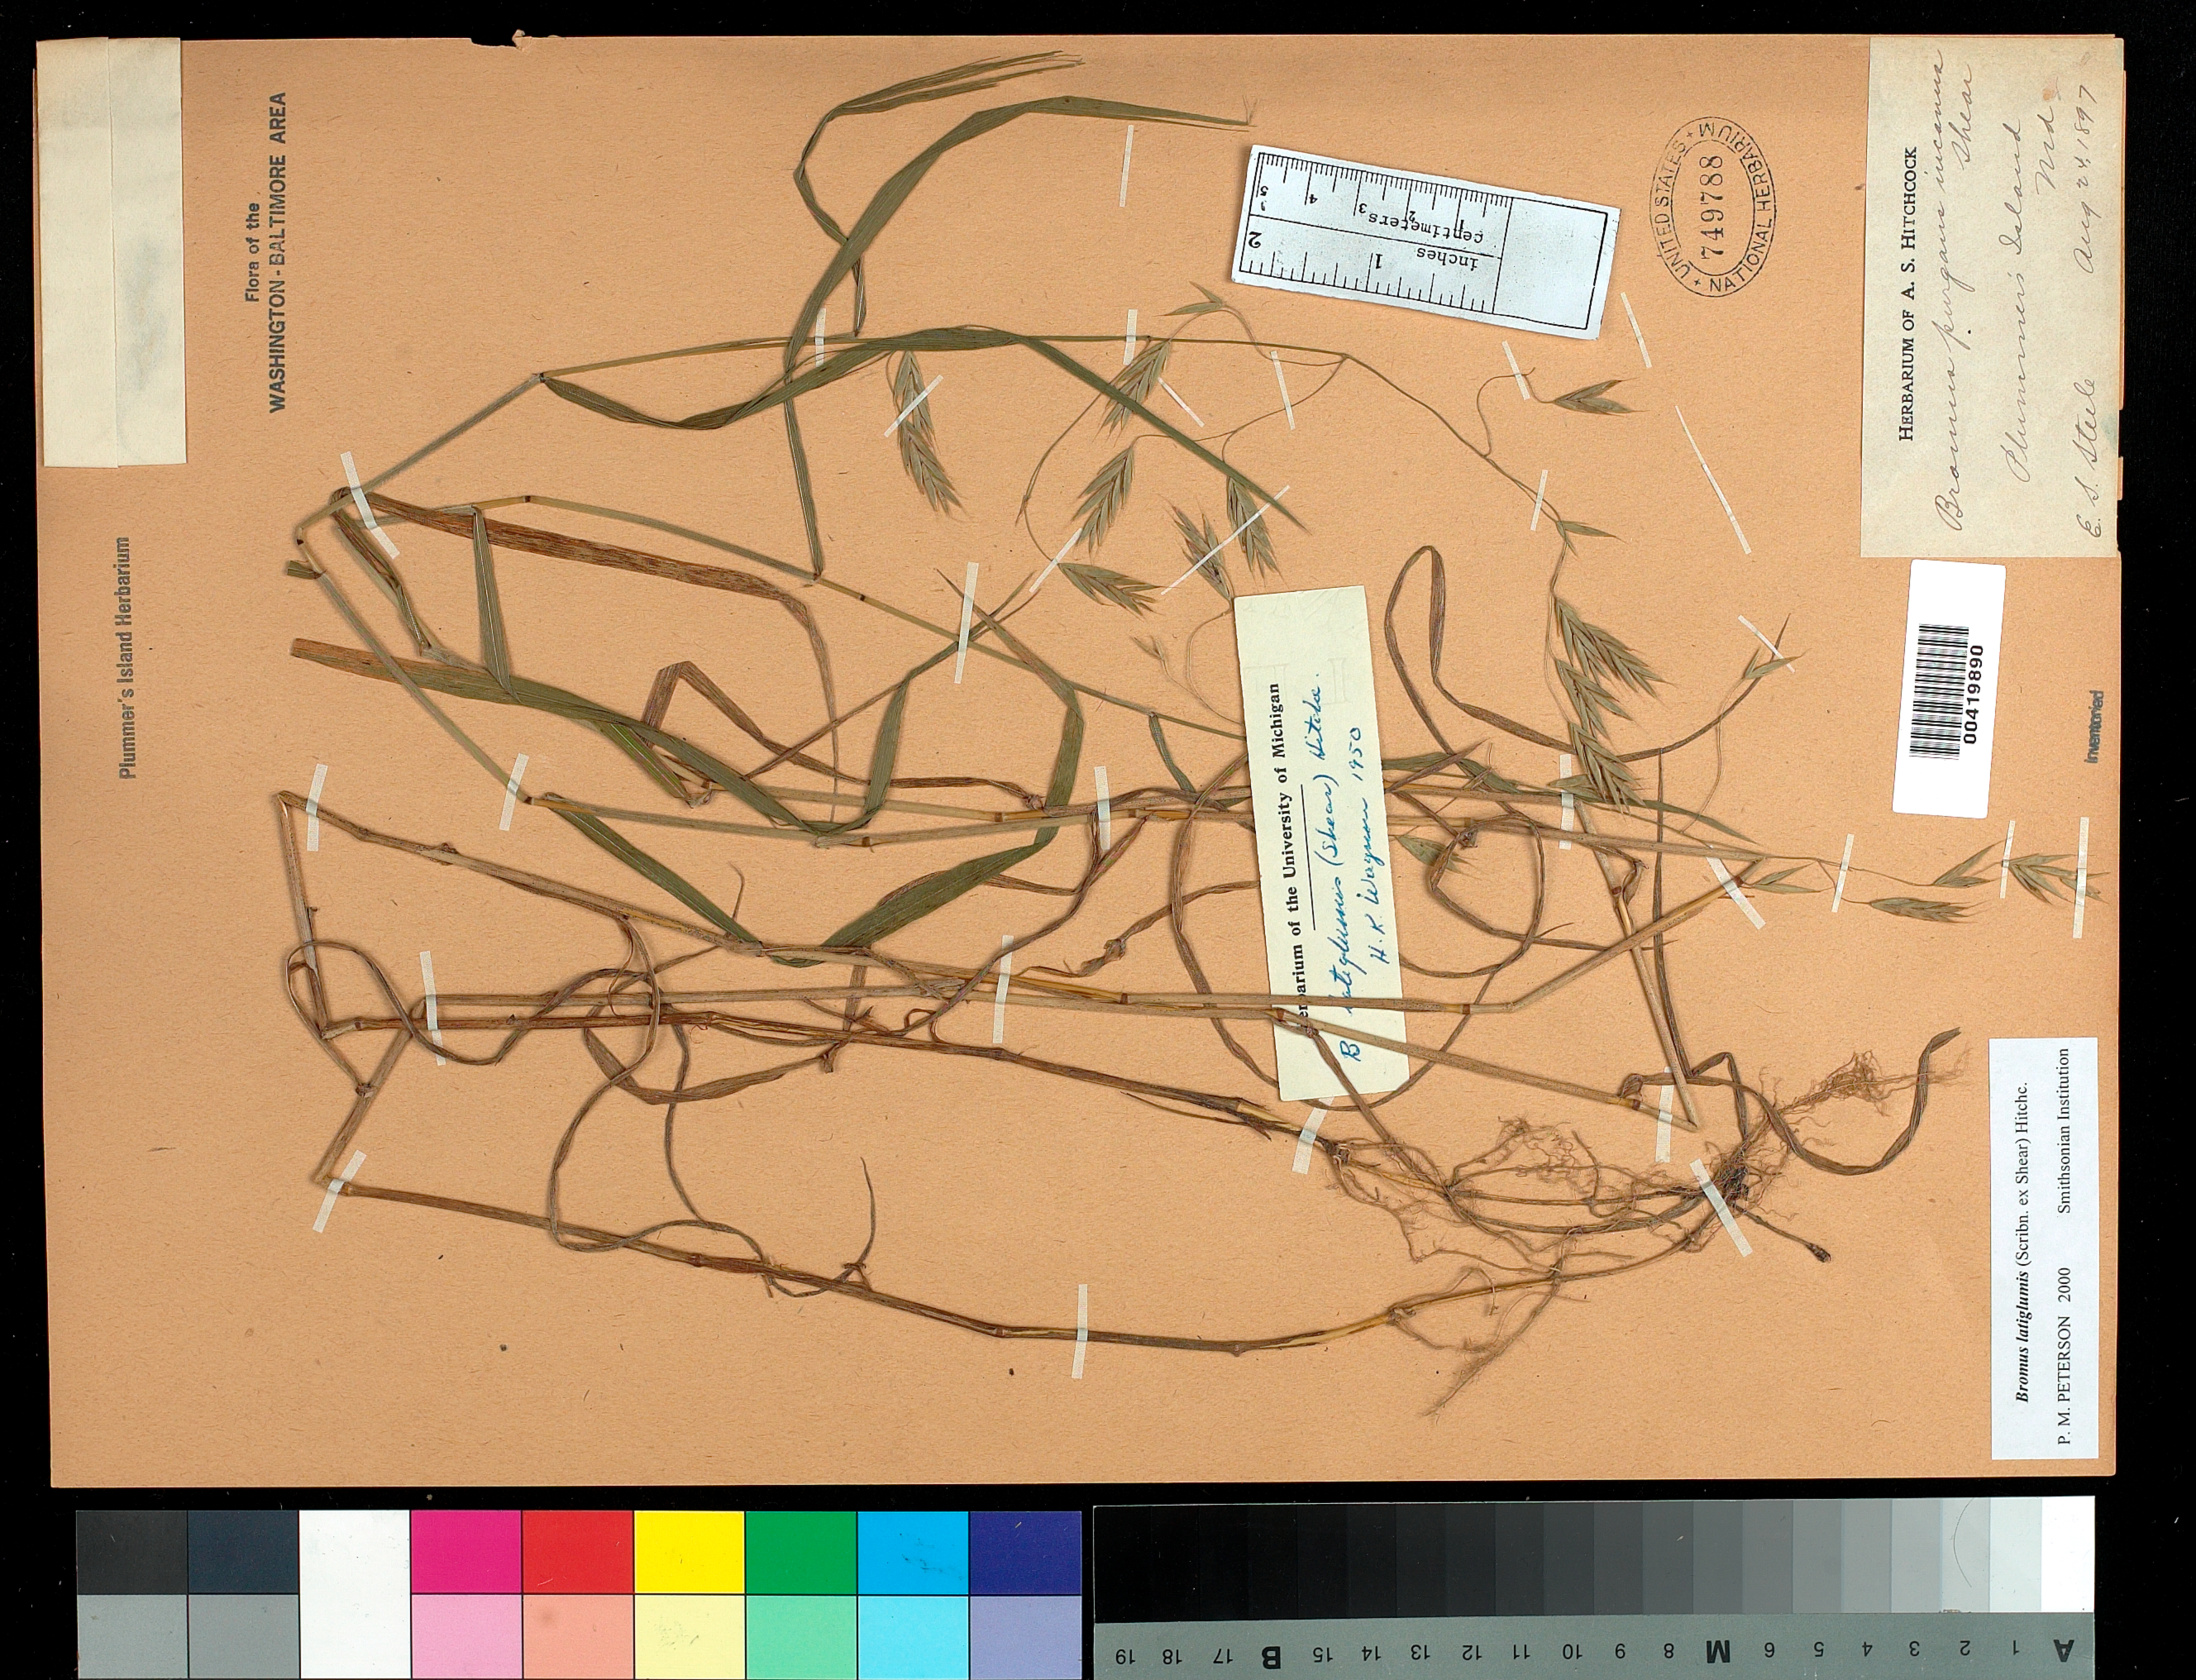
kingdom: Plantae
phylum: Tracheophyta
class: Liliopsida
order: Poales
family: Poaceae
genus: Bromus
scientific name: Bromus latiglumis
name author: (Scribn. ex Shear) Hitchc.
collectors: E. Steele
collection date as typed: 24 Aug 1897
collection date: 1897-08-24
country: United States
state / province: Maryland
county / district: Montgomery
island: Plummers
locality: Plummer's Island Plummers Island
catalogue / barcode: US 749788